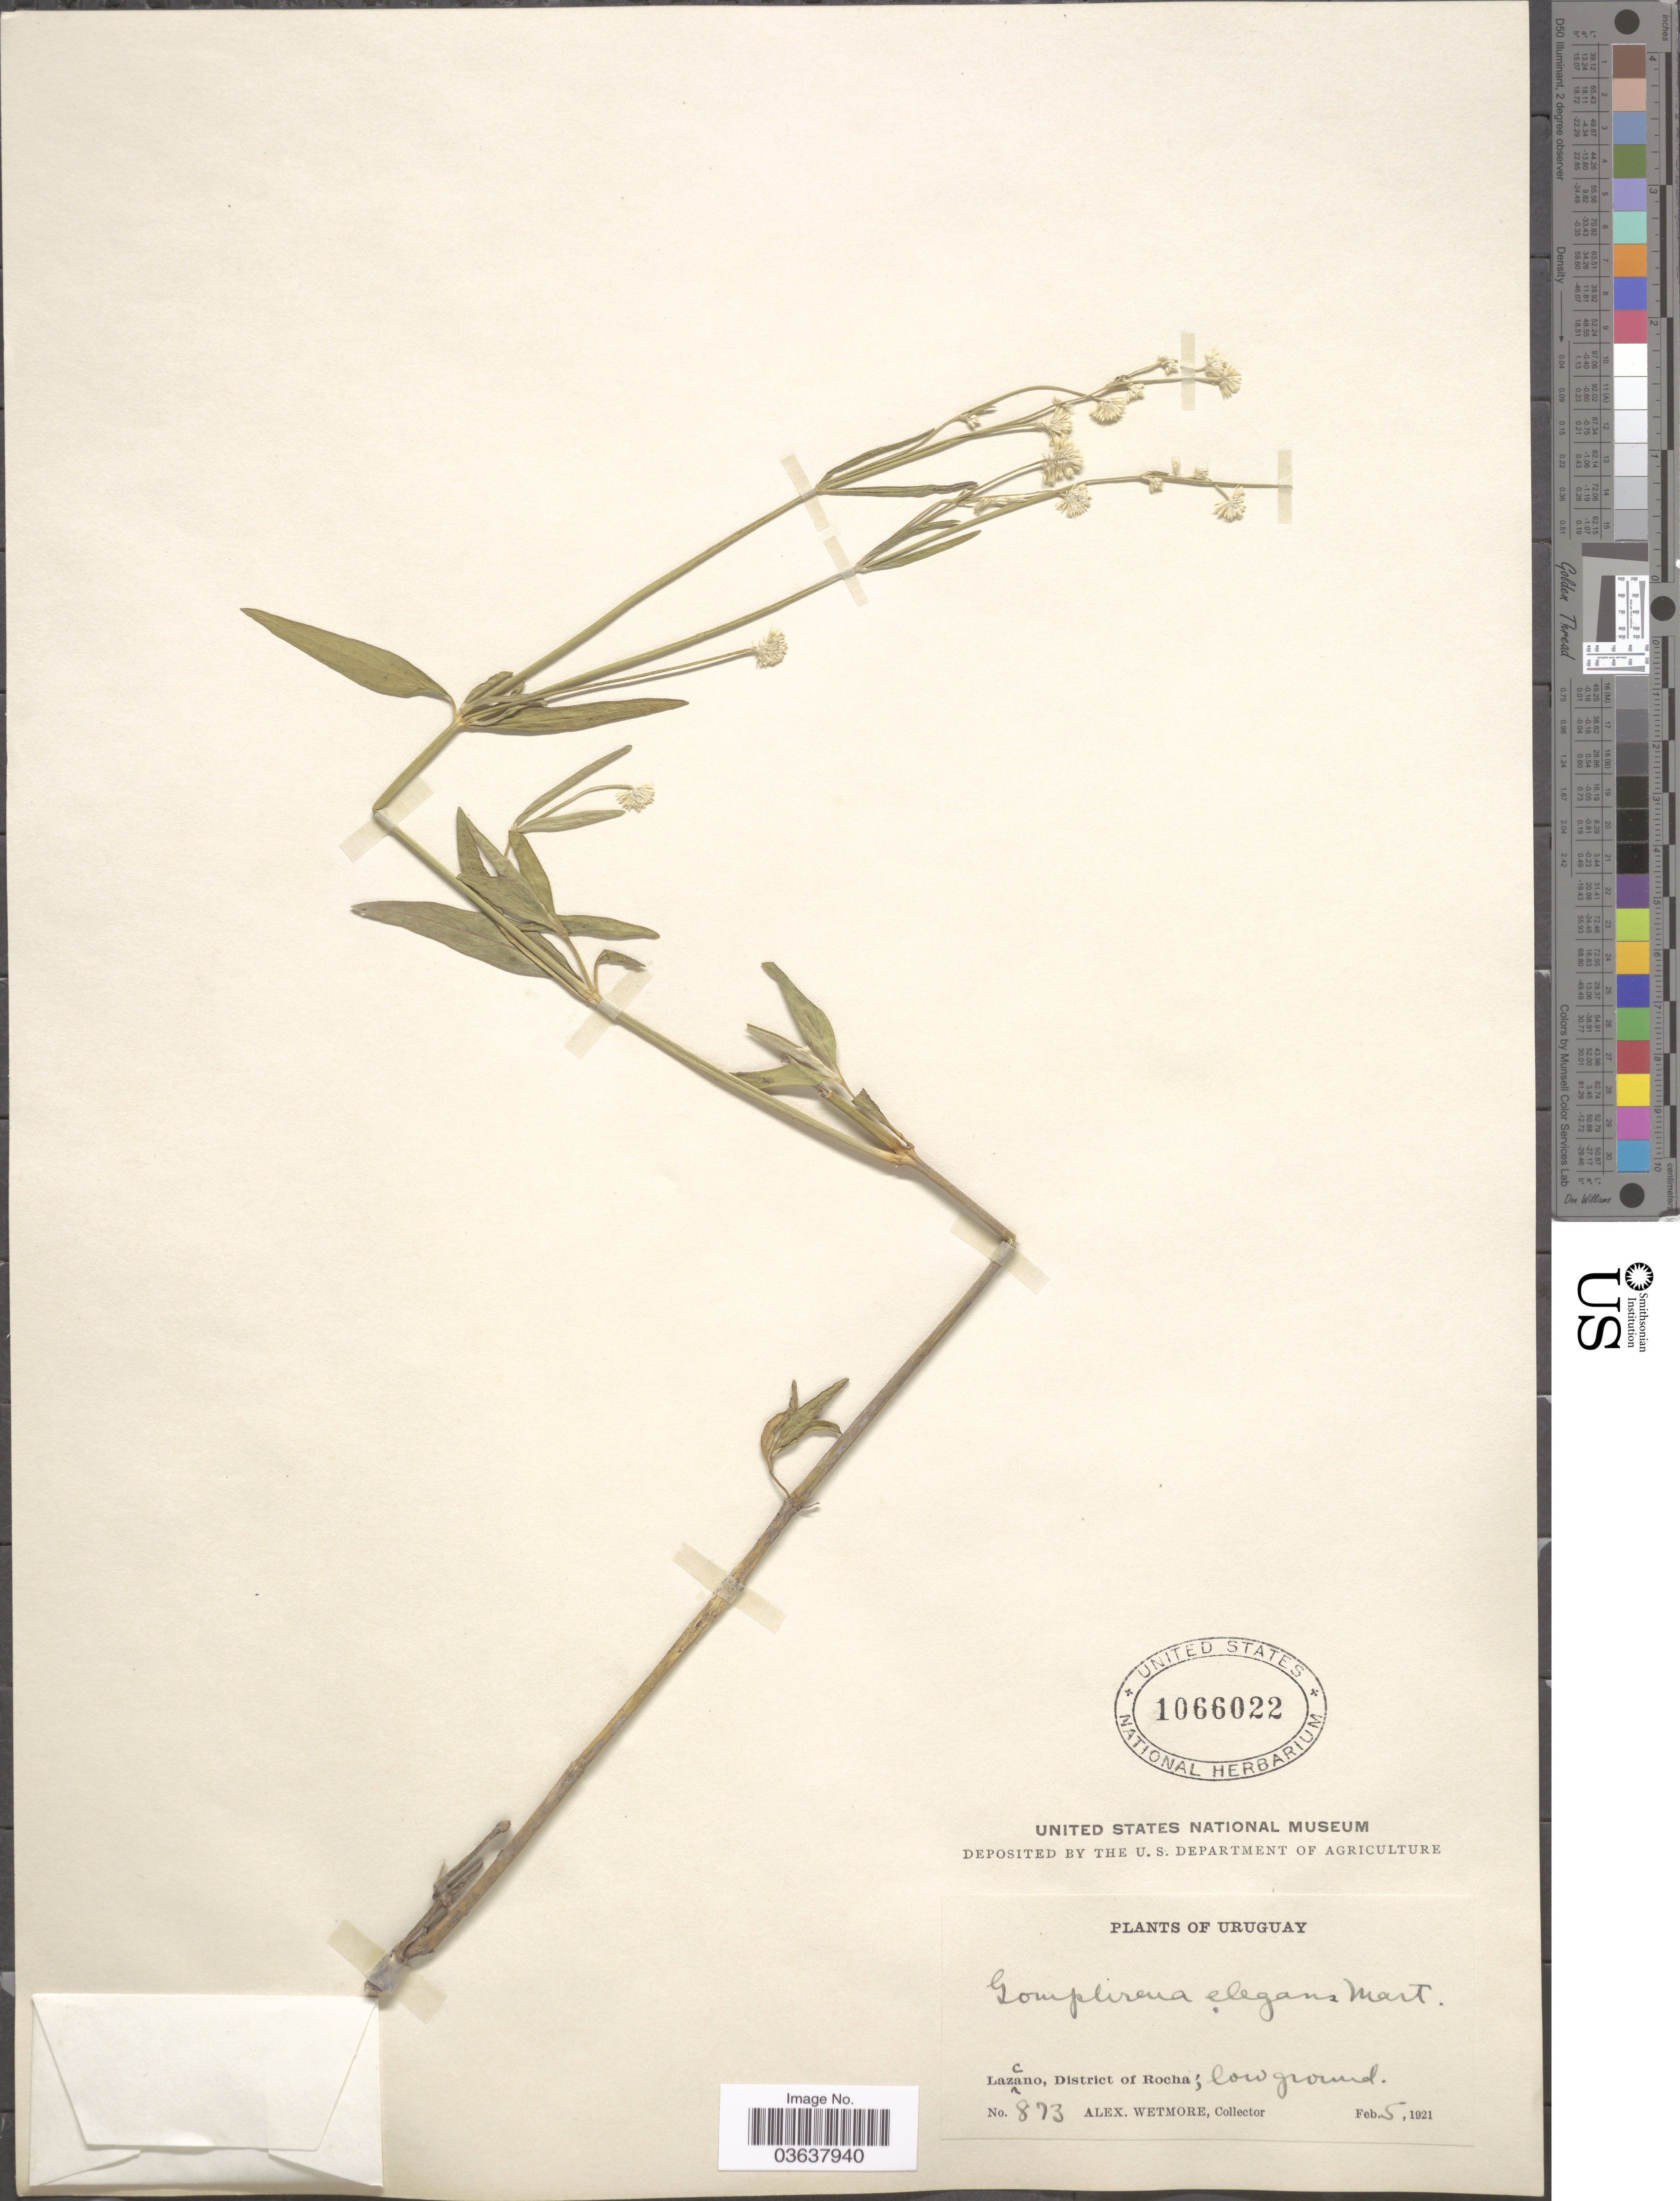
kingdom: Plantae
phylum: Tracheophyta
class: Magnoliopsida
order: Caryophyllales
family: Amaranthaceae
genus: Gomphrena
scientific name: Gomphrena elegans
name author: Mart.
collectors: A. Wetmore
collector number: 873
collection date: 1921-02-05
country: Uruguay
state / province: Rocha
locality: Lazcano, District of Rocha.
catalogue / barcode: US 1066022